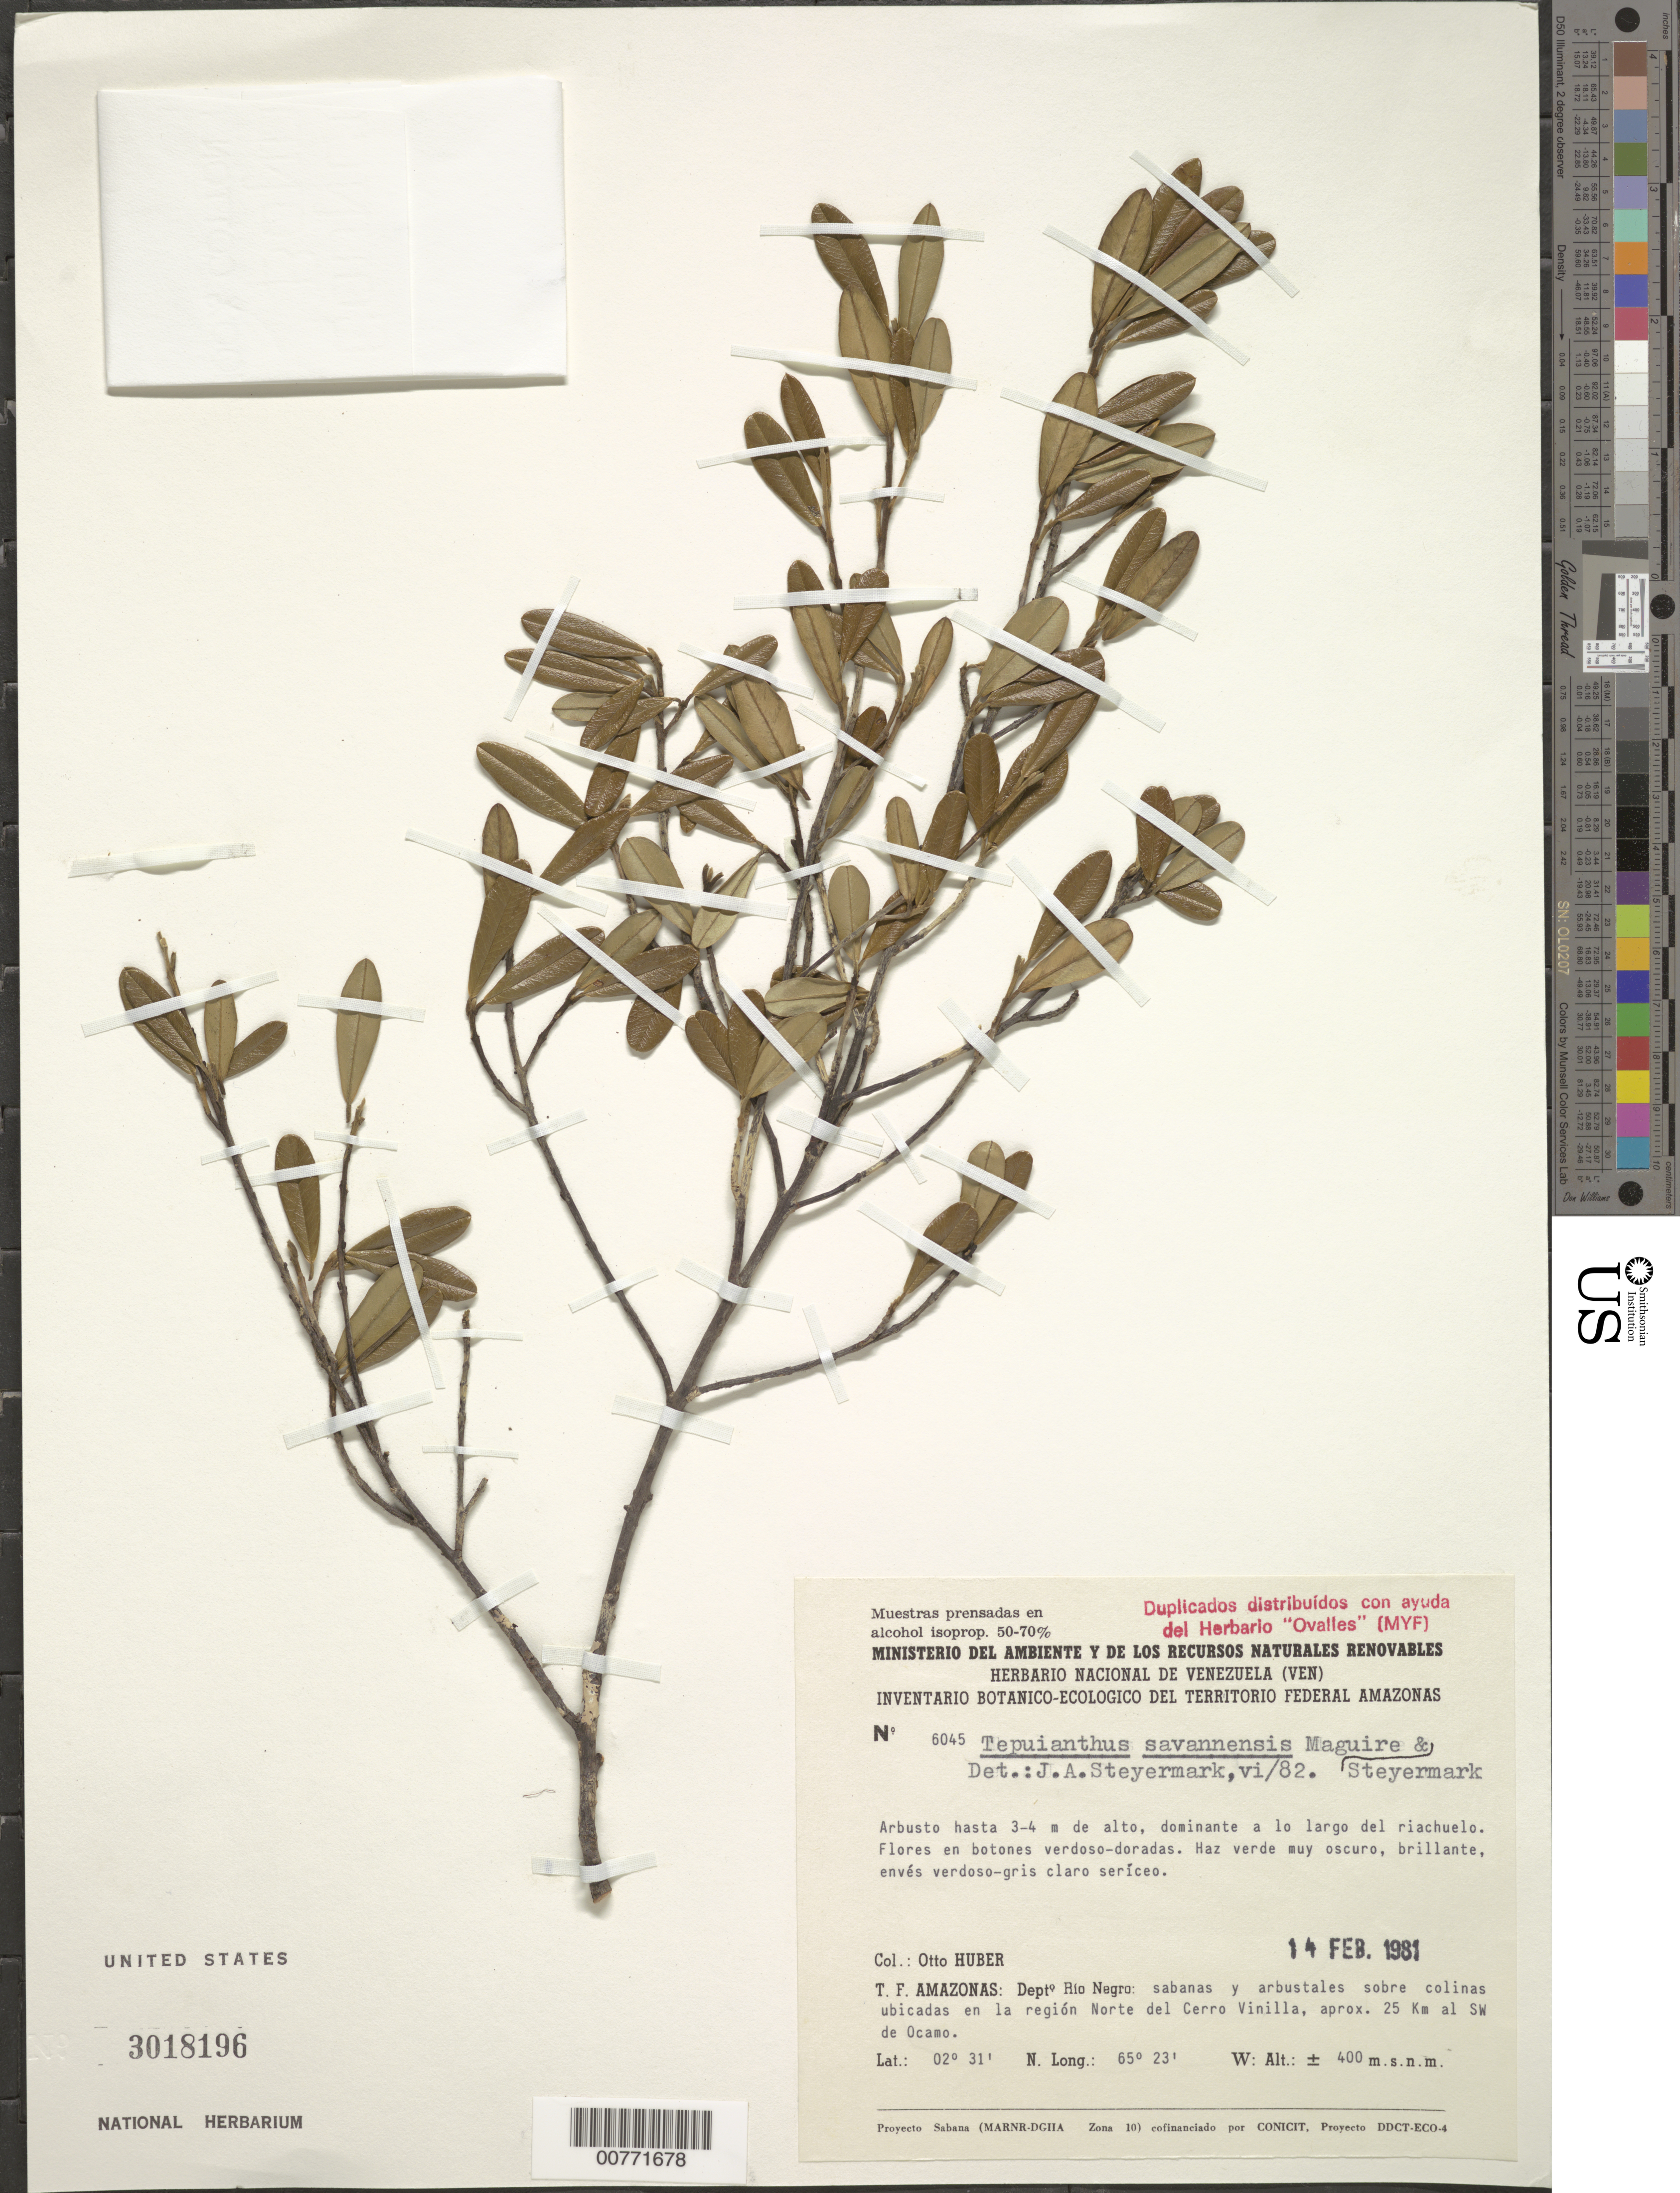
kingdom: Plantae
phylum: Tracheophyta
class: Magnoliopsida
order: Malvales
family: Thymelaeaceae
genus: Tepuianthus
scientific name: Tepuianthus savannensis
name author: Maguire & Steyerm.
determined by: Steyermark, Julian A., (VEN)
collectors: O. Huber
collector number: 6045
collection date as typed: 14-Feb-81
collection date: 1981-02-14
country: Venezuela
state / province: Amazonas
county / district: Río Negro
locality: Cerro Vinilla, norte, aprox. 25 km al SW de Ocamo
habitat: Riachuelo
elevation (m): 400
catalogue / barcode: US 3018196